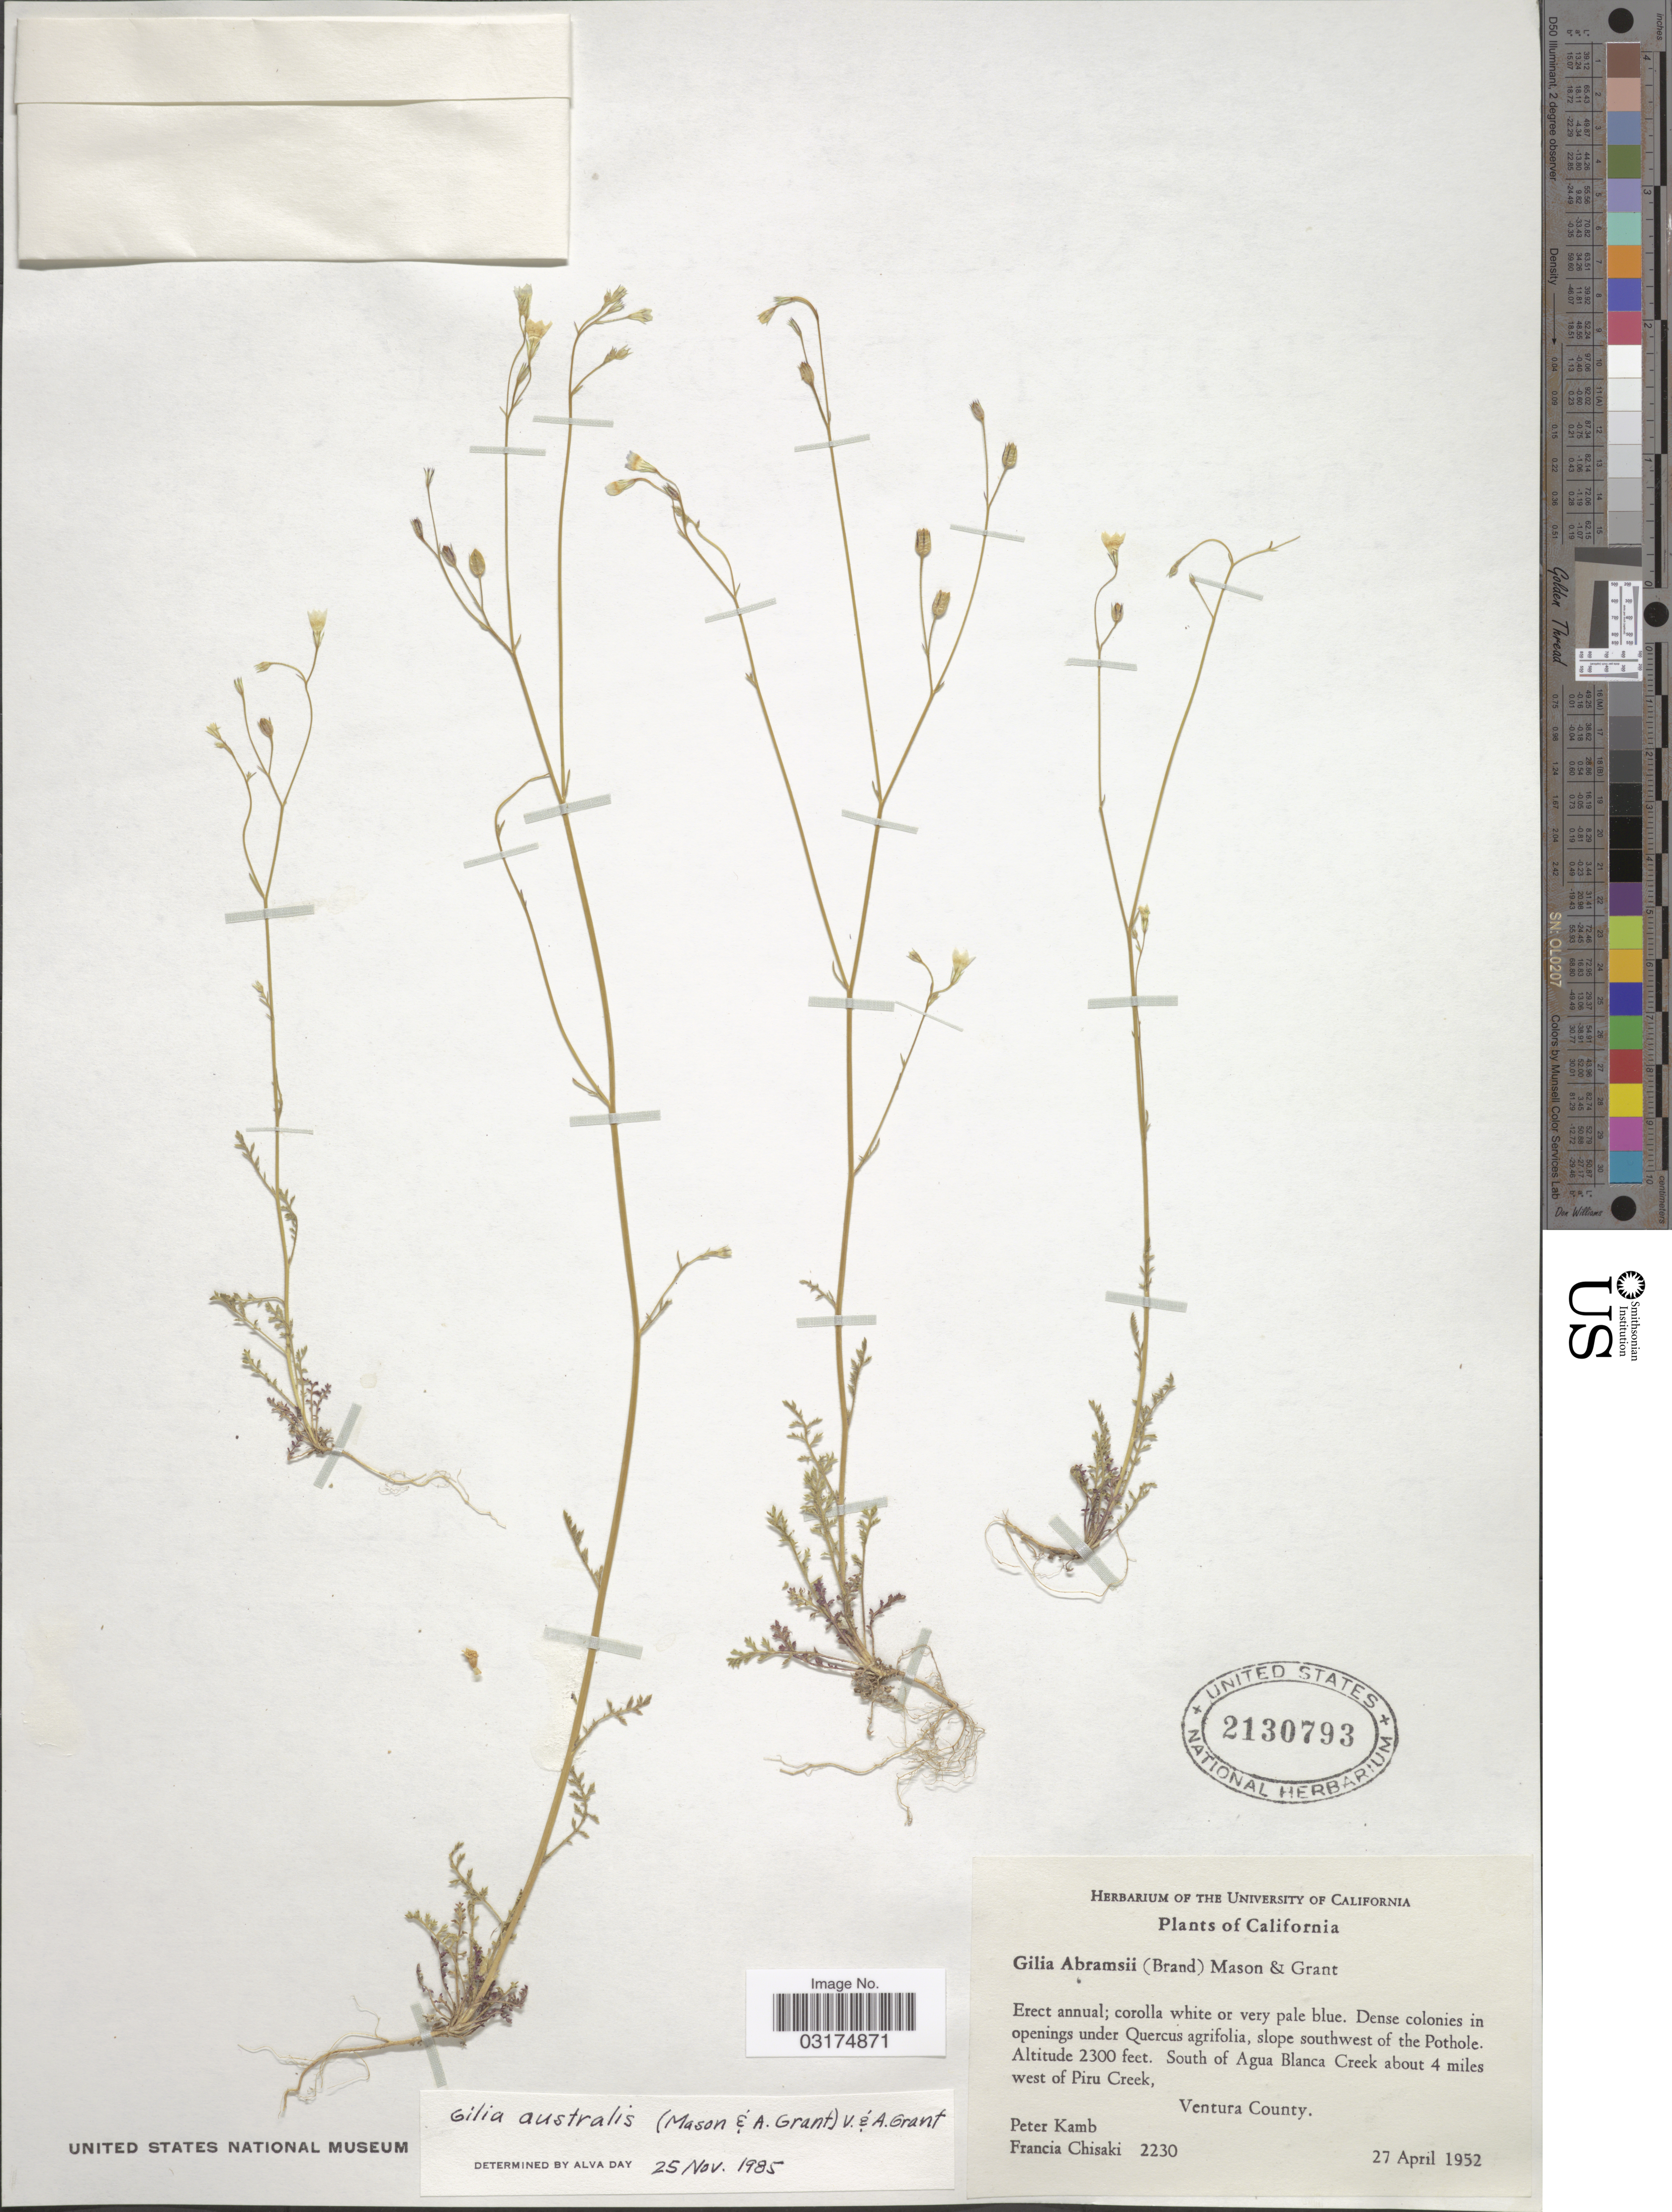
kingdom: Plantae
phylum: Tracheophyta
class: Magnoliopsida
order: Ericales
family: Polemoniaceae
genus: Saltugilia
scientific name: Saltugilia australis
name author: (H. Mason & A.D. Grant) L.A. Johnson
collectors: P. Kamb & F. Chisaki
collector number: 2230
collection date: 1952-04-27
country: United States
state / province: California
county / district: Ventura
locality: Slope southwest of the Pothole. South of Agua Blanca Creek about 4 miles west of Piru Creek, Ventura County.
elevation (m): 701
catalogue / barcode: US 2130793